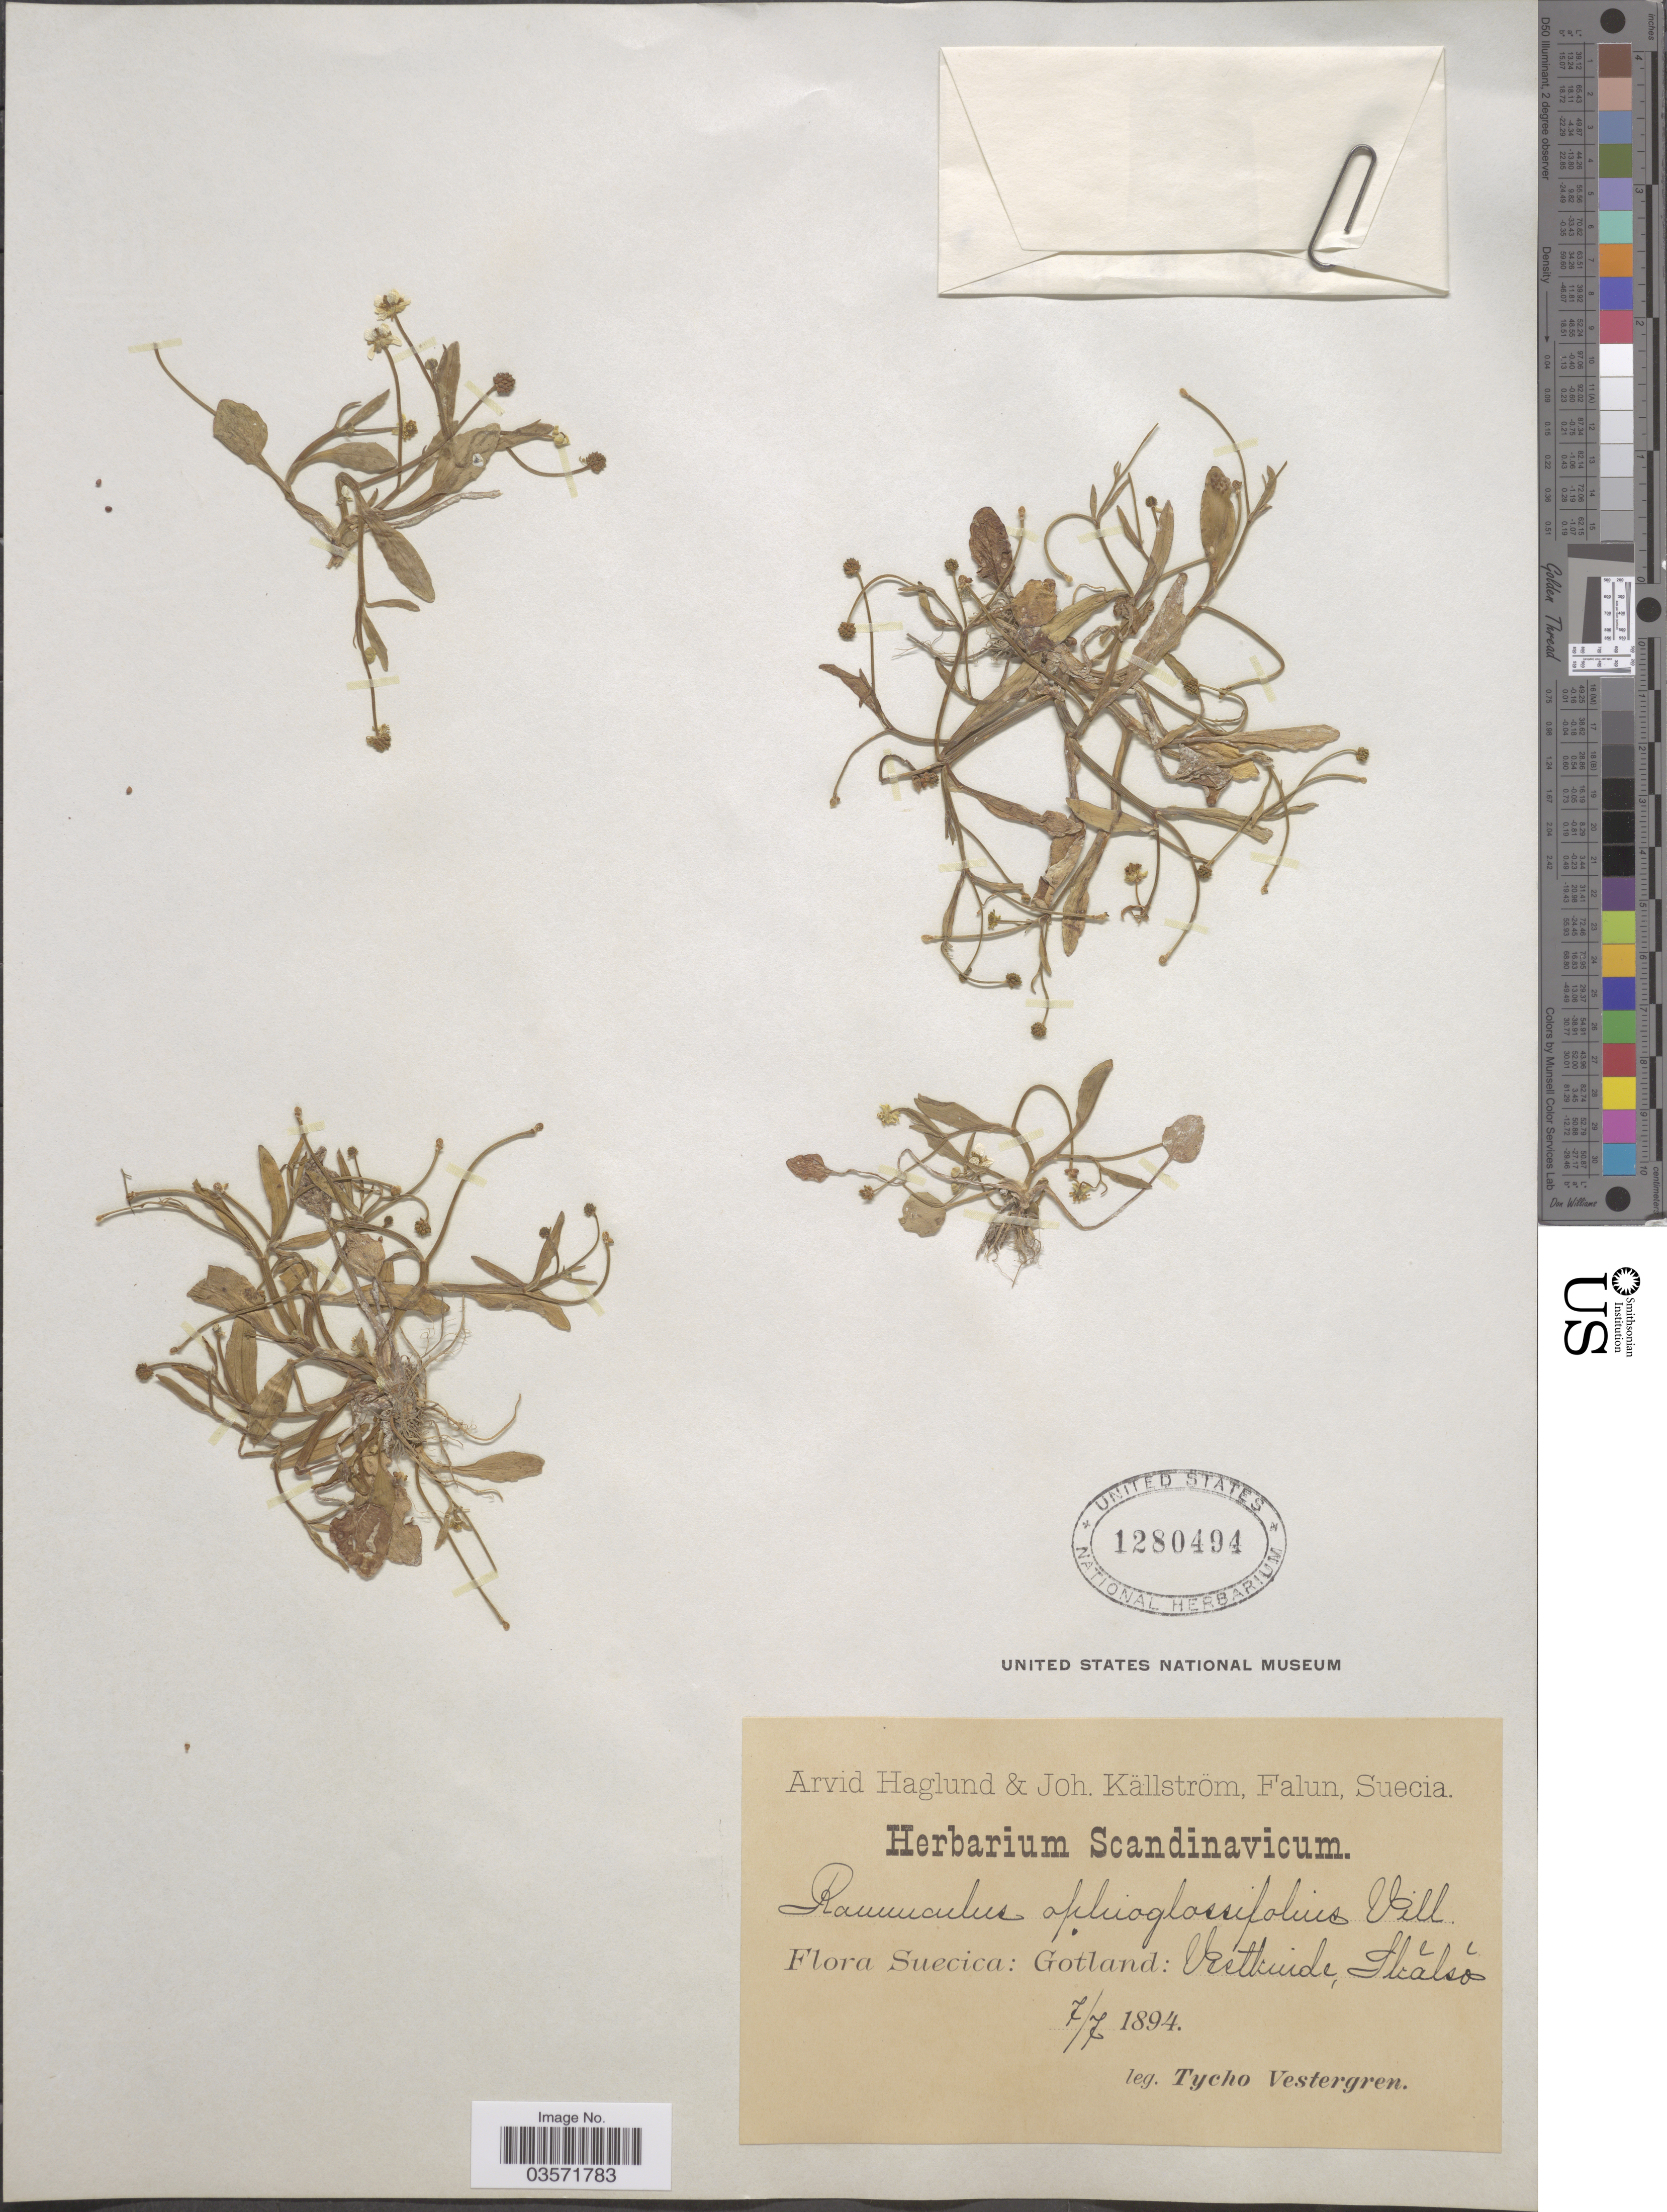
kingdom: Plantae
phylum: Tracheophyta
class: Magnoliopsida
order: Ranunculales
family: Ranunculaceae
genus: Ranunculus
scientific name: Ranunculus ophioglossifolius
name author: Vill.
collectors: T. Vestergren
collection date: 1894-07-07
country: Sweden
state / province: Gotland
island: Gotland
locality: Suecica: Gotland: Vestkinde, Skalso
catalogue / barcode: US 1280494